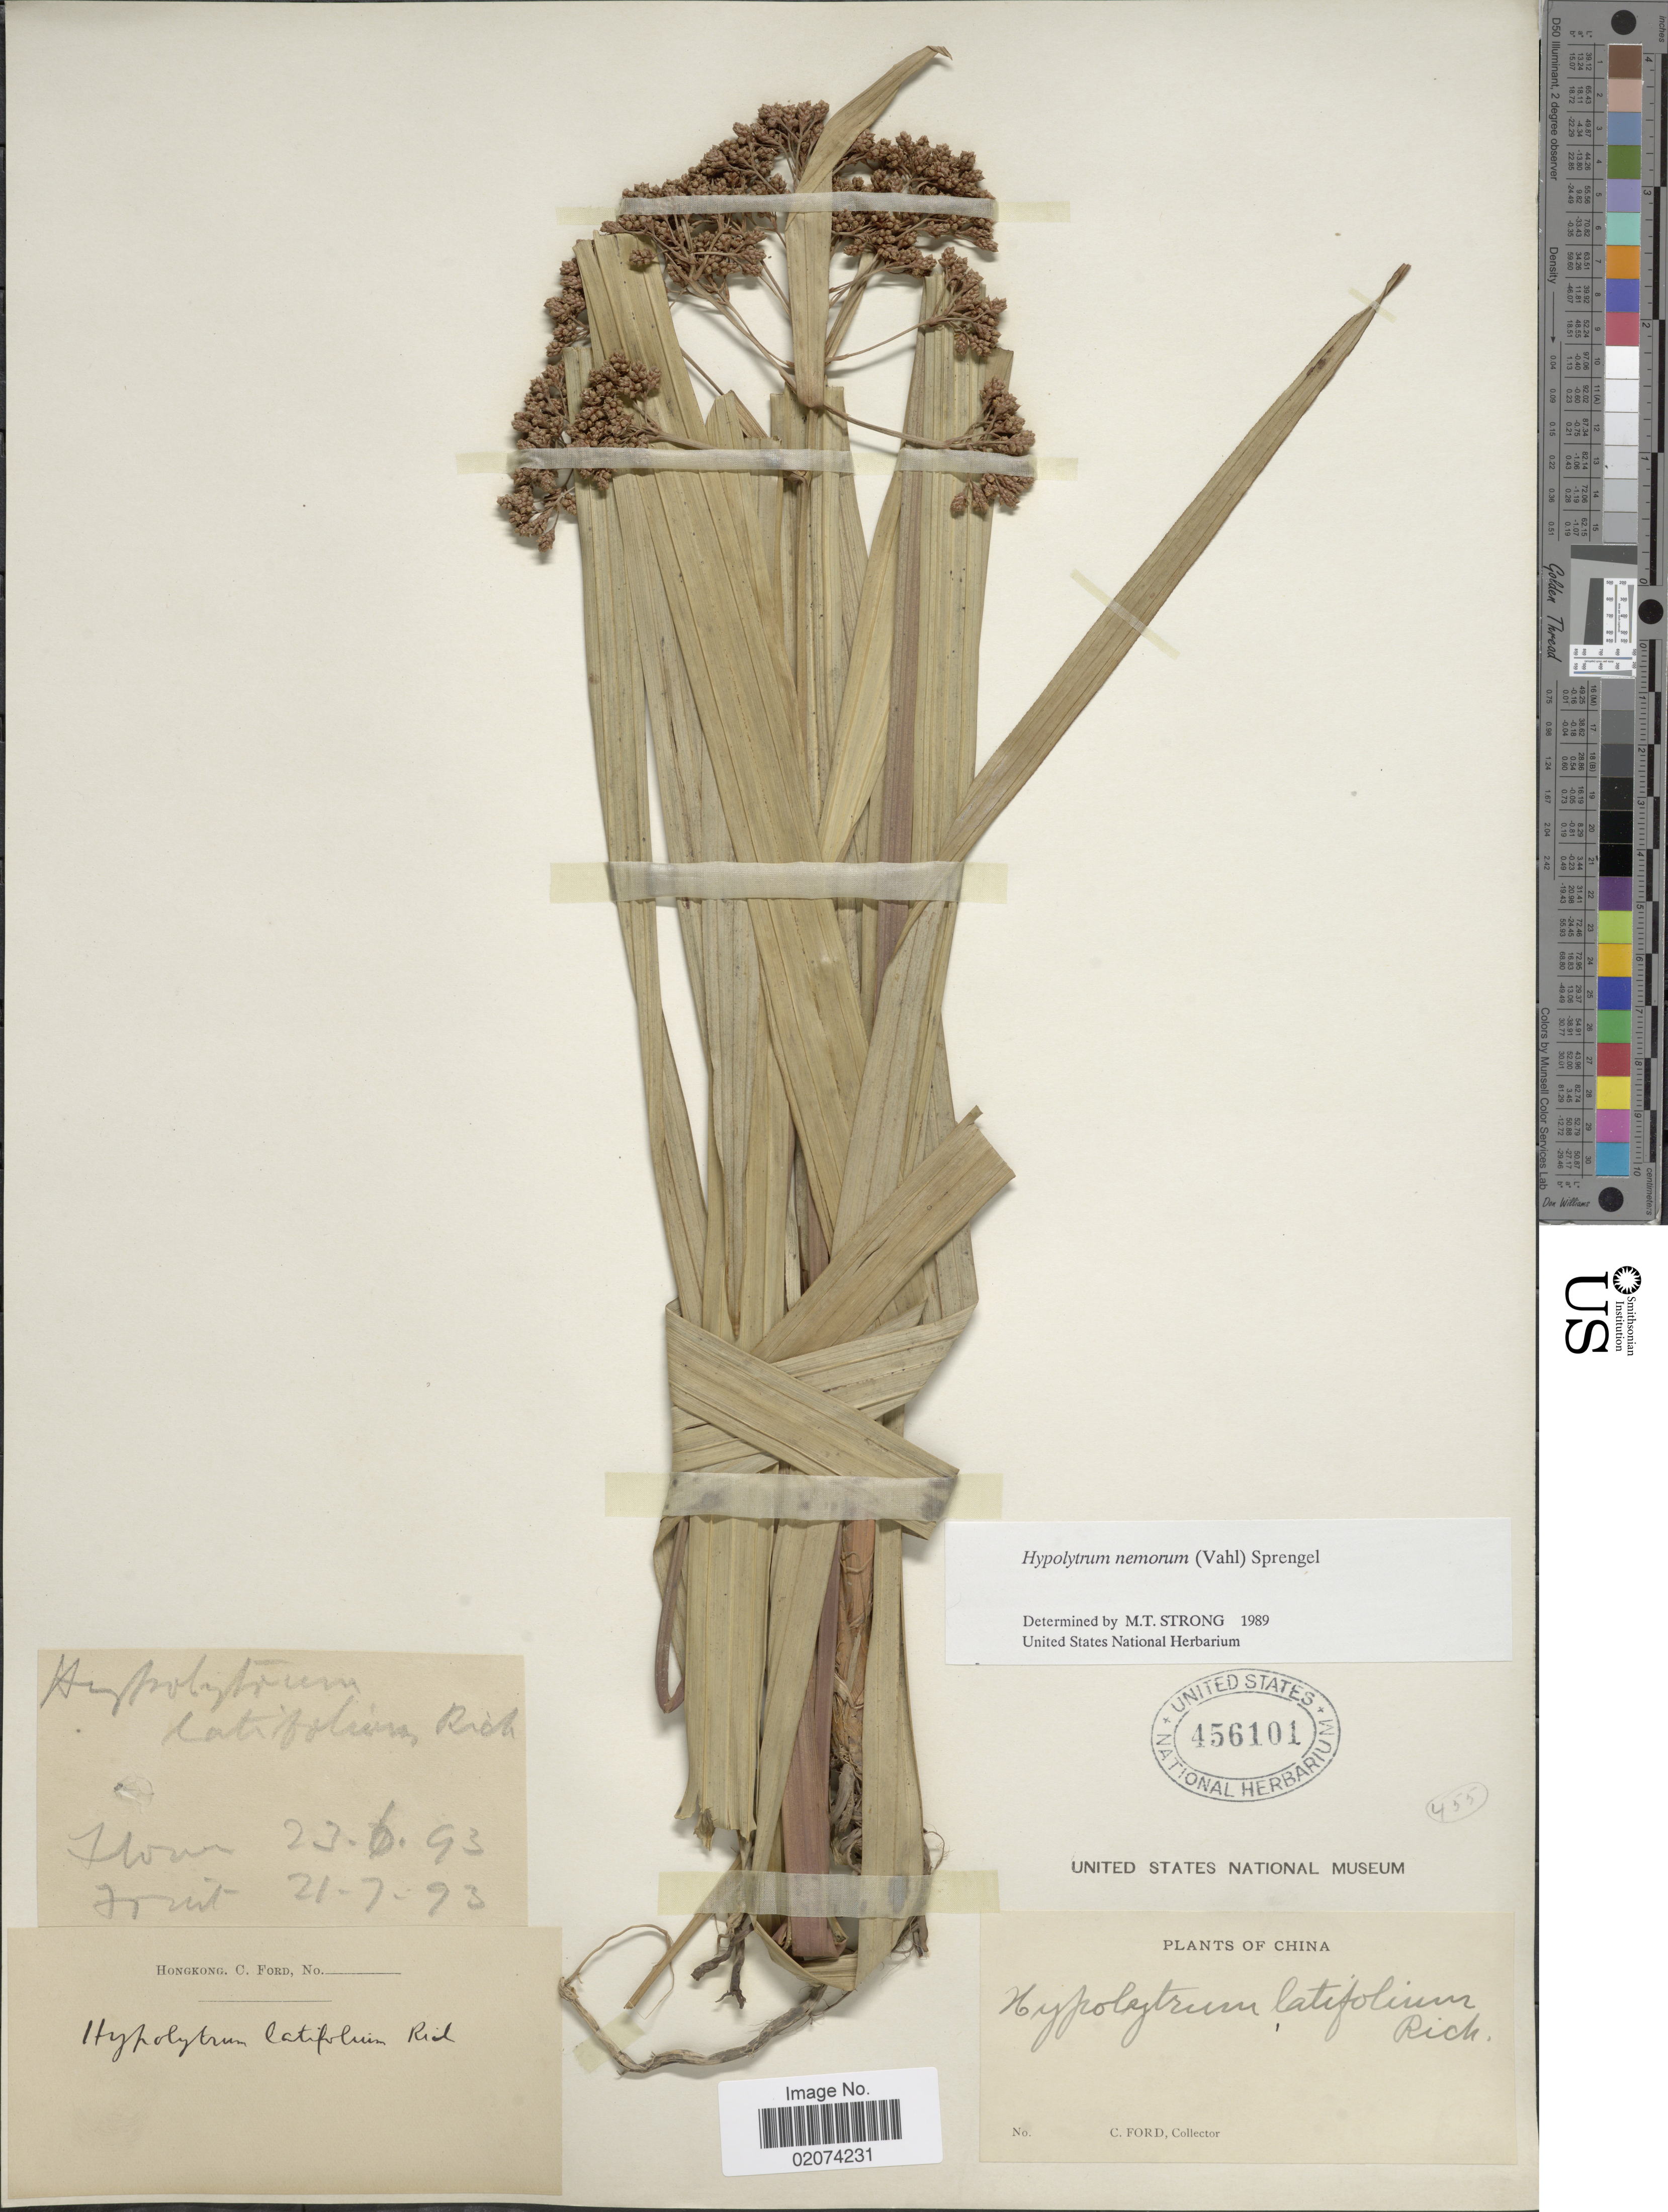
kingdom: Plantae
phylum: Tracheophyta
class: Liliopsida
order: Poales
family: Cyperaceae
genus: Hypolytrum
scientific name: Hypolytrum nemorum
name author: (Vahl) Spreng.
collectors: C. Ford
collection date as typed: Transcribed d/m/y: 23/6/93 to 21/7/93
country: China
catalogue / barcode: US 456101